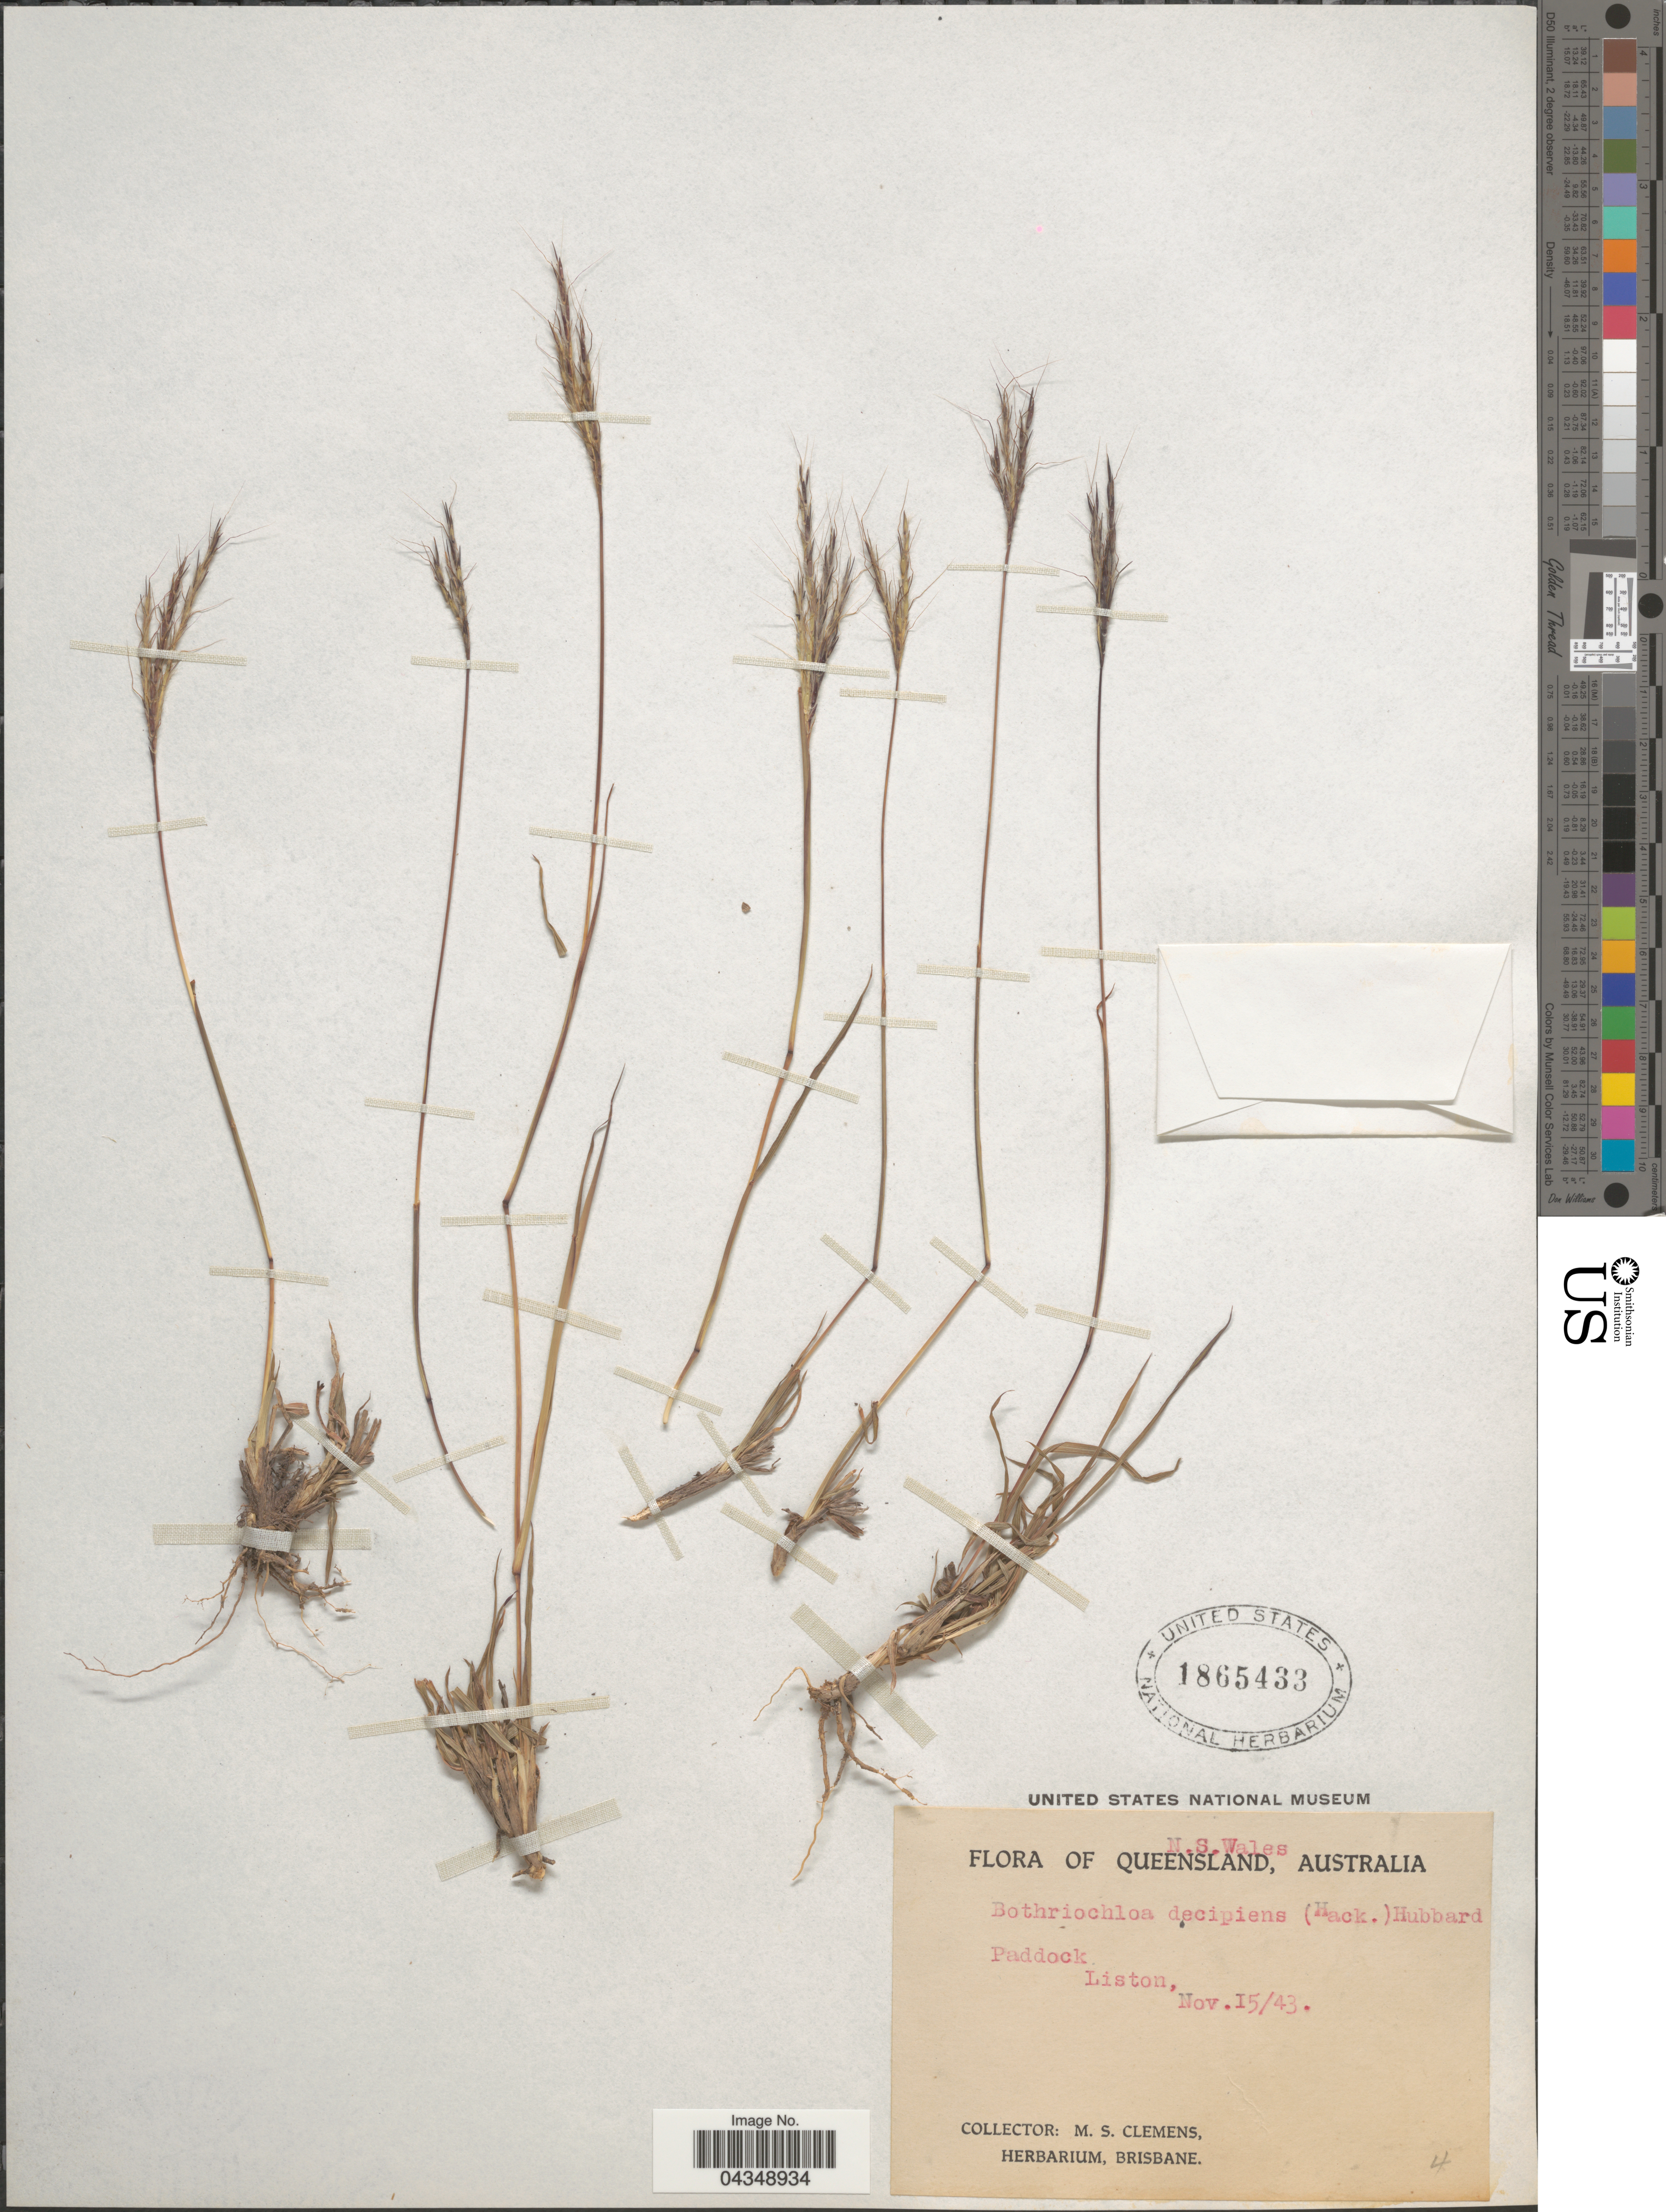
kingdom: Plantae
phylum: Tracheophyta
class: Liliopsida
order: Poales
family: Poaceae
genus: Bothriochloa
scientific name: Bothriochloa decipiens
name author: (Hack.) C. E. Hubb.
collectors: M. S. Clemens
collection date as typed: Transcribed d/m/y: 15/11/43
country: Australia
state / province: New South Wales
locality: N.S. Wales. Paddock. Liston.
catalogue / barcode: US 1865433